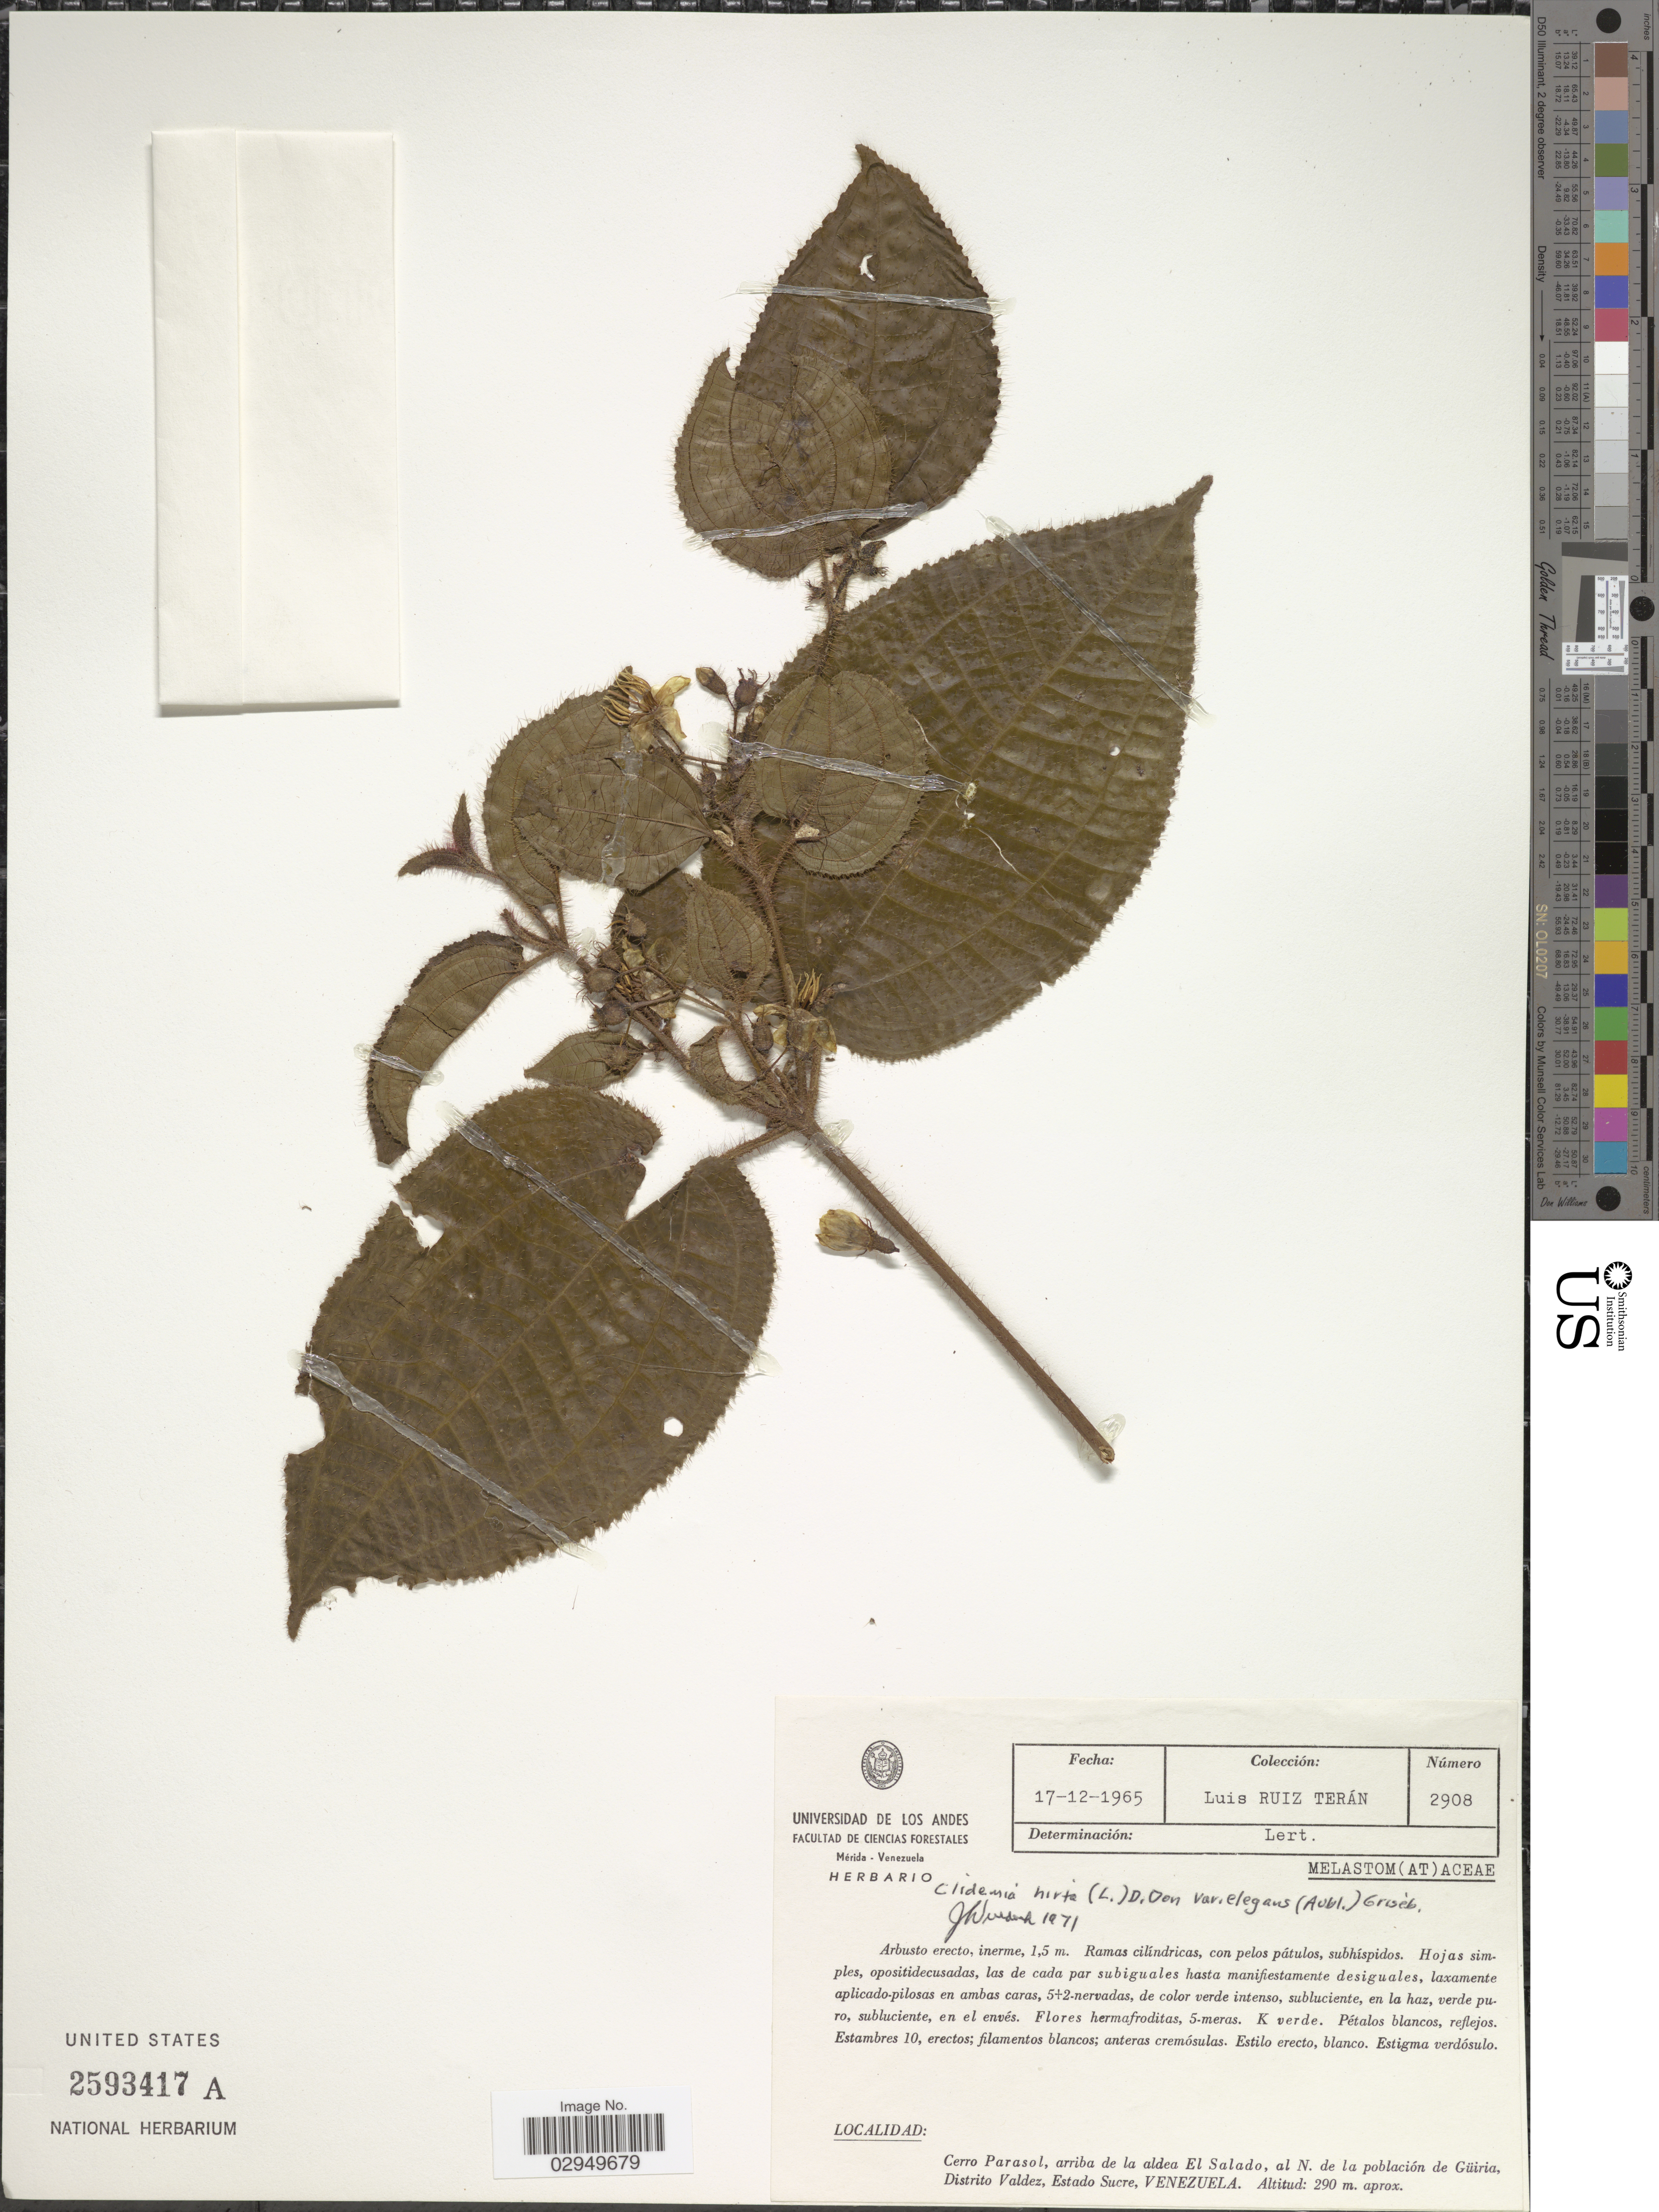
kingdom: Plantae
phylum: Tracheophyta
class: Magnoliopsida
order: Myrtales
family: Melastomataceae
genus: Clidemia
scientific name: Clidemia hirta var. elegans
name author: (Aubl.) Griseb.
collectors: L. Teran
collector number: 2908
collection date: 1965-12-17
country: Venezuela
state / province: Sucre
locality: Cerro Parasol, arriba de la aldea El Salado, al N. de la población de Güiria, Distrito Valdez.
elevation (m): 290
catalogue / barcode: US 2593417A